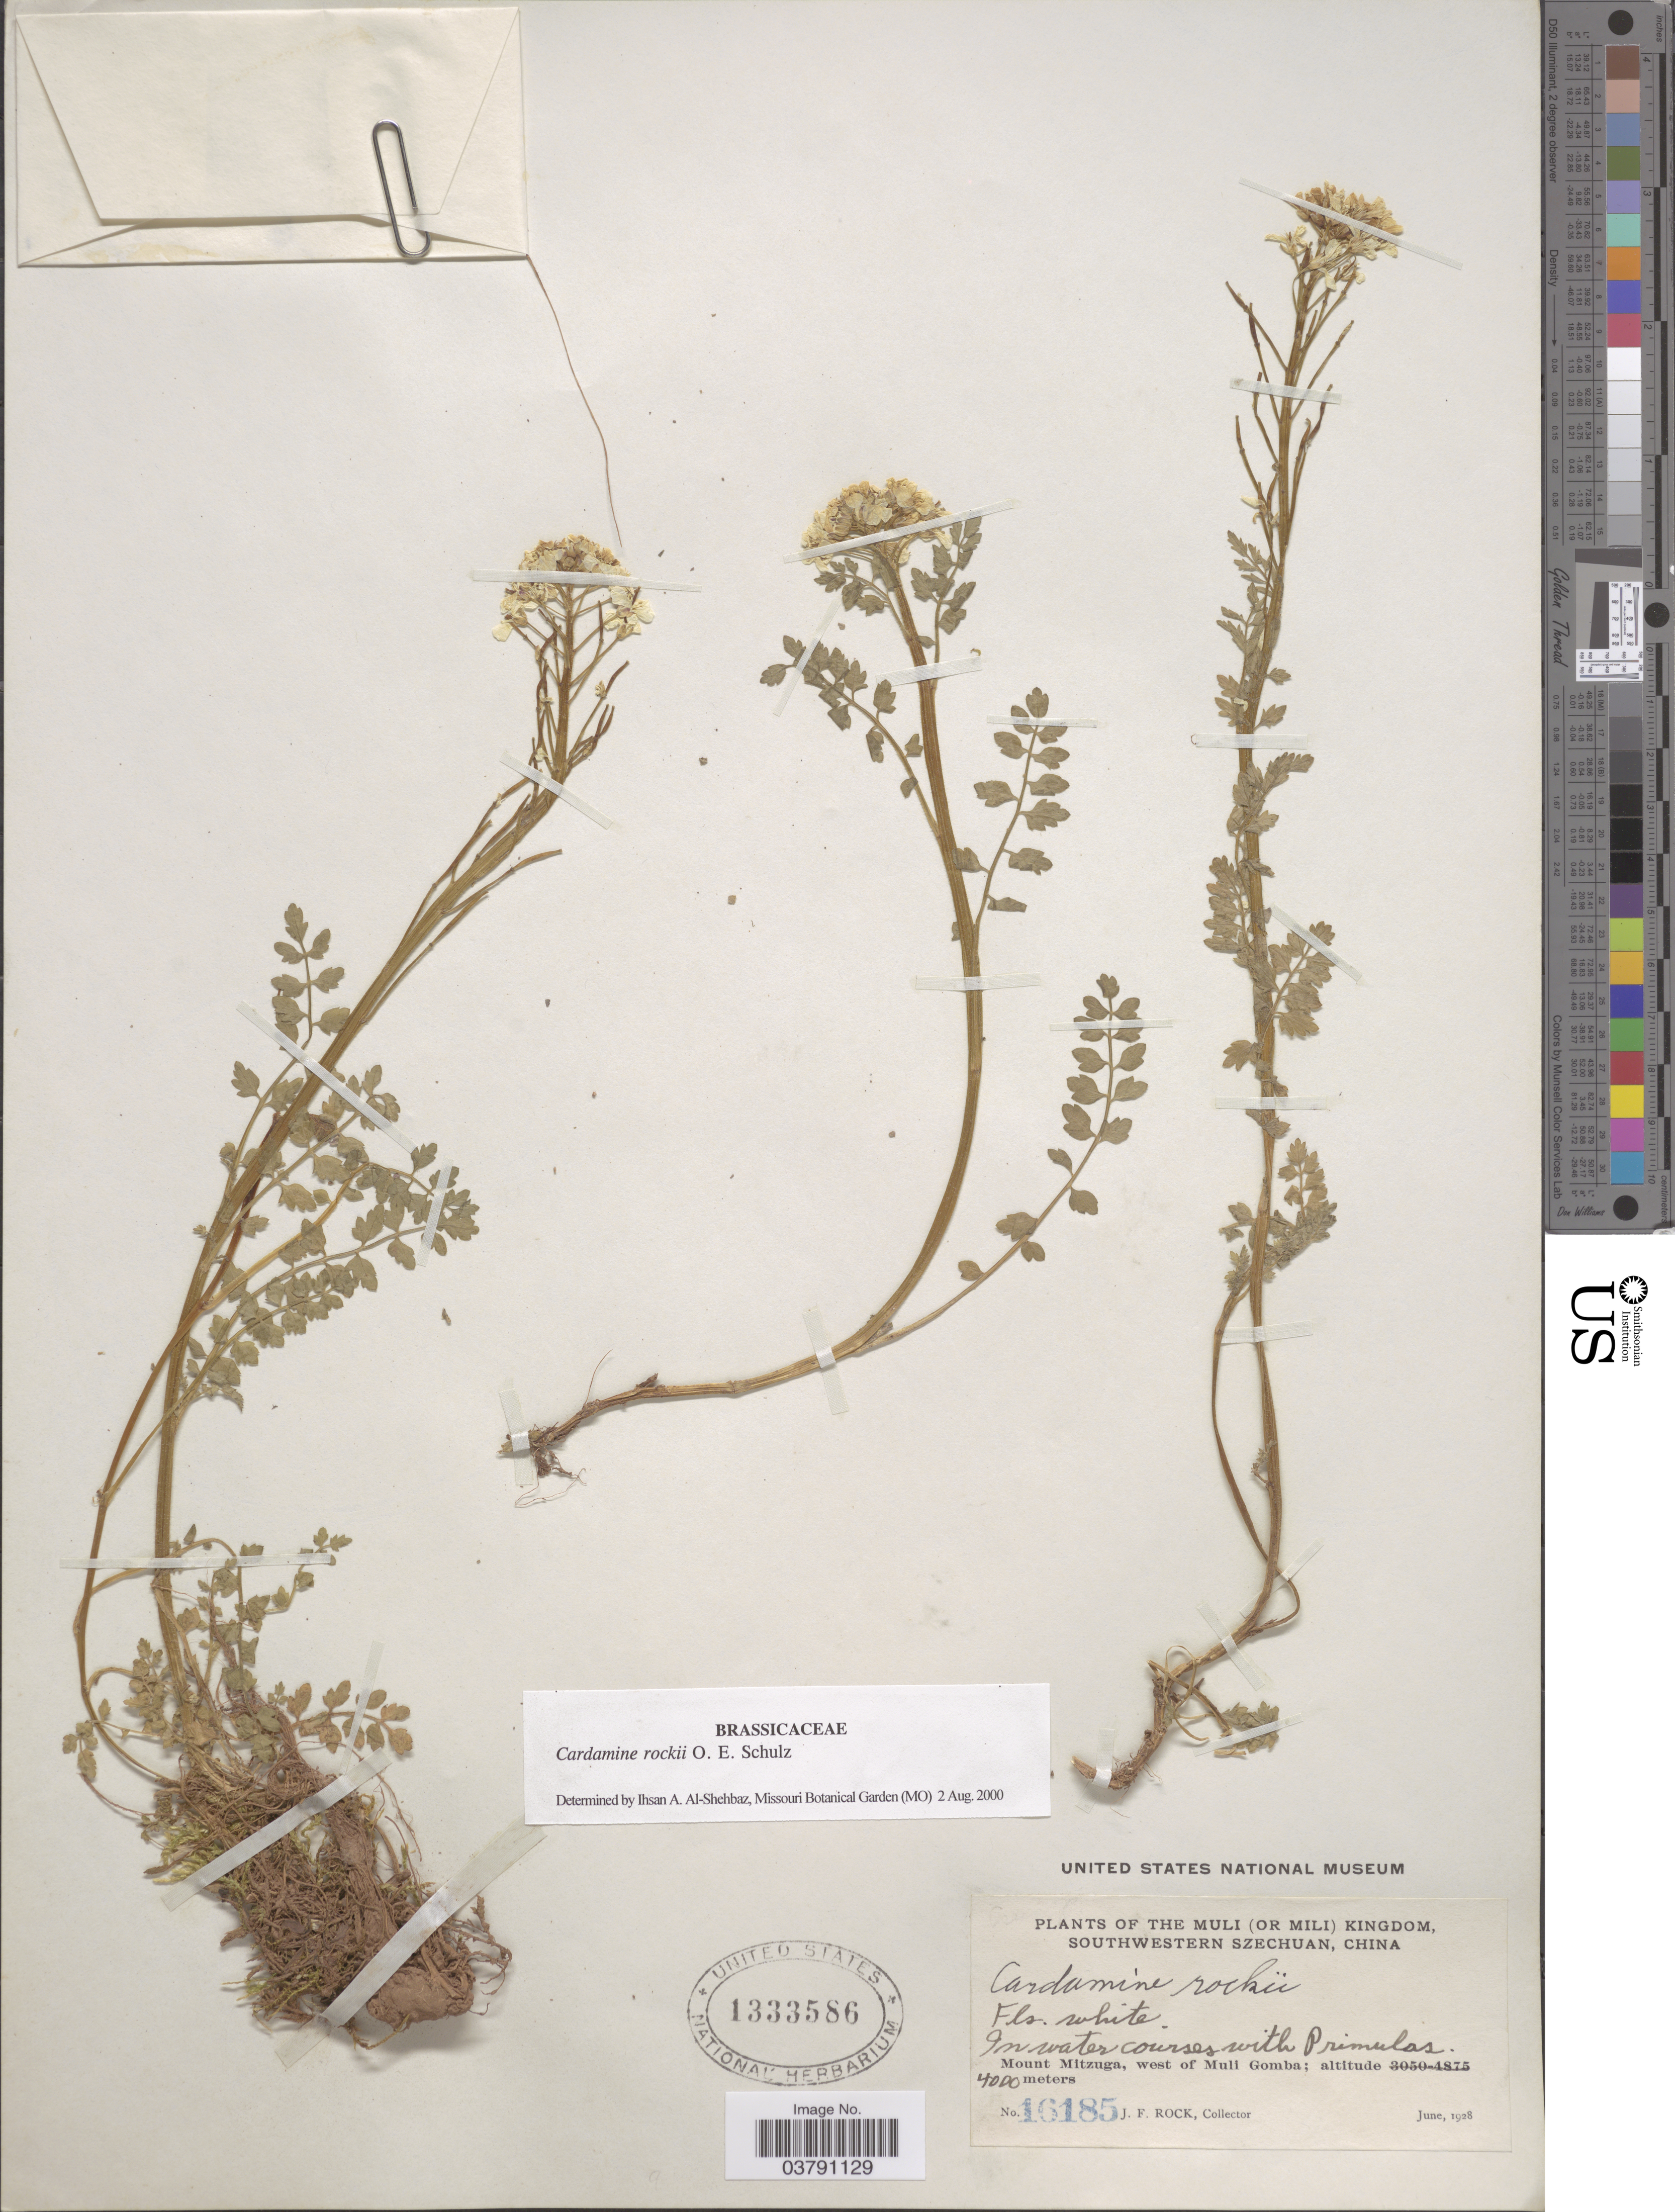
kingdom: Plantae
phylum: Tracheophyta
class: Magnoliopsida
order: Brassicales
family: Brassicaceae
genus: Cardamine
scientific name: Cardamine rockii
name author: O.E. Schulz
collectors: J. Rock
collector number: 16185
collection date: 1928-06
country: China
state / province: Sichuan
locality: The Muli (or Mili) Kingdom, Southwestern Szechuan. Mount Mitzuga, west of Muli Gomba.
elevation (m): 4000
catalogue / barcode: US 1333586